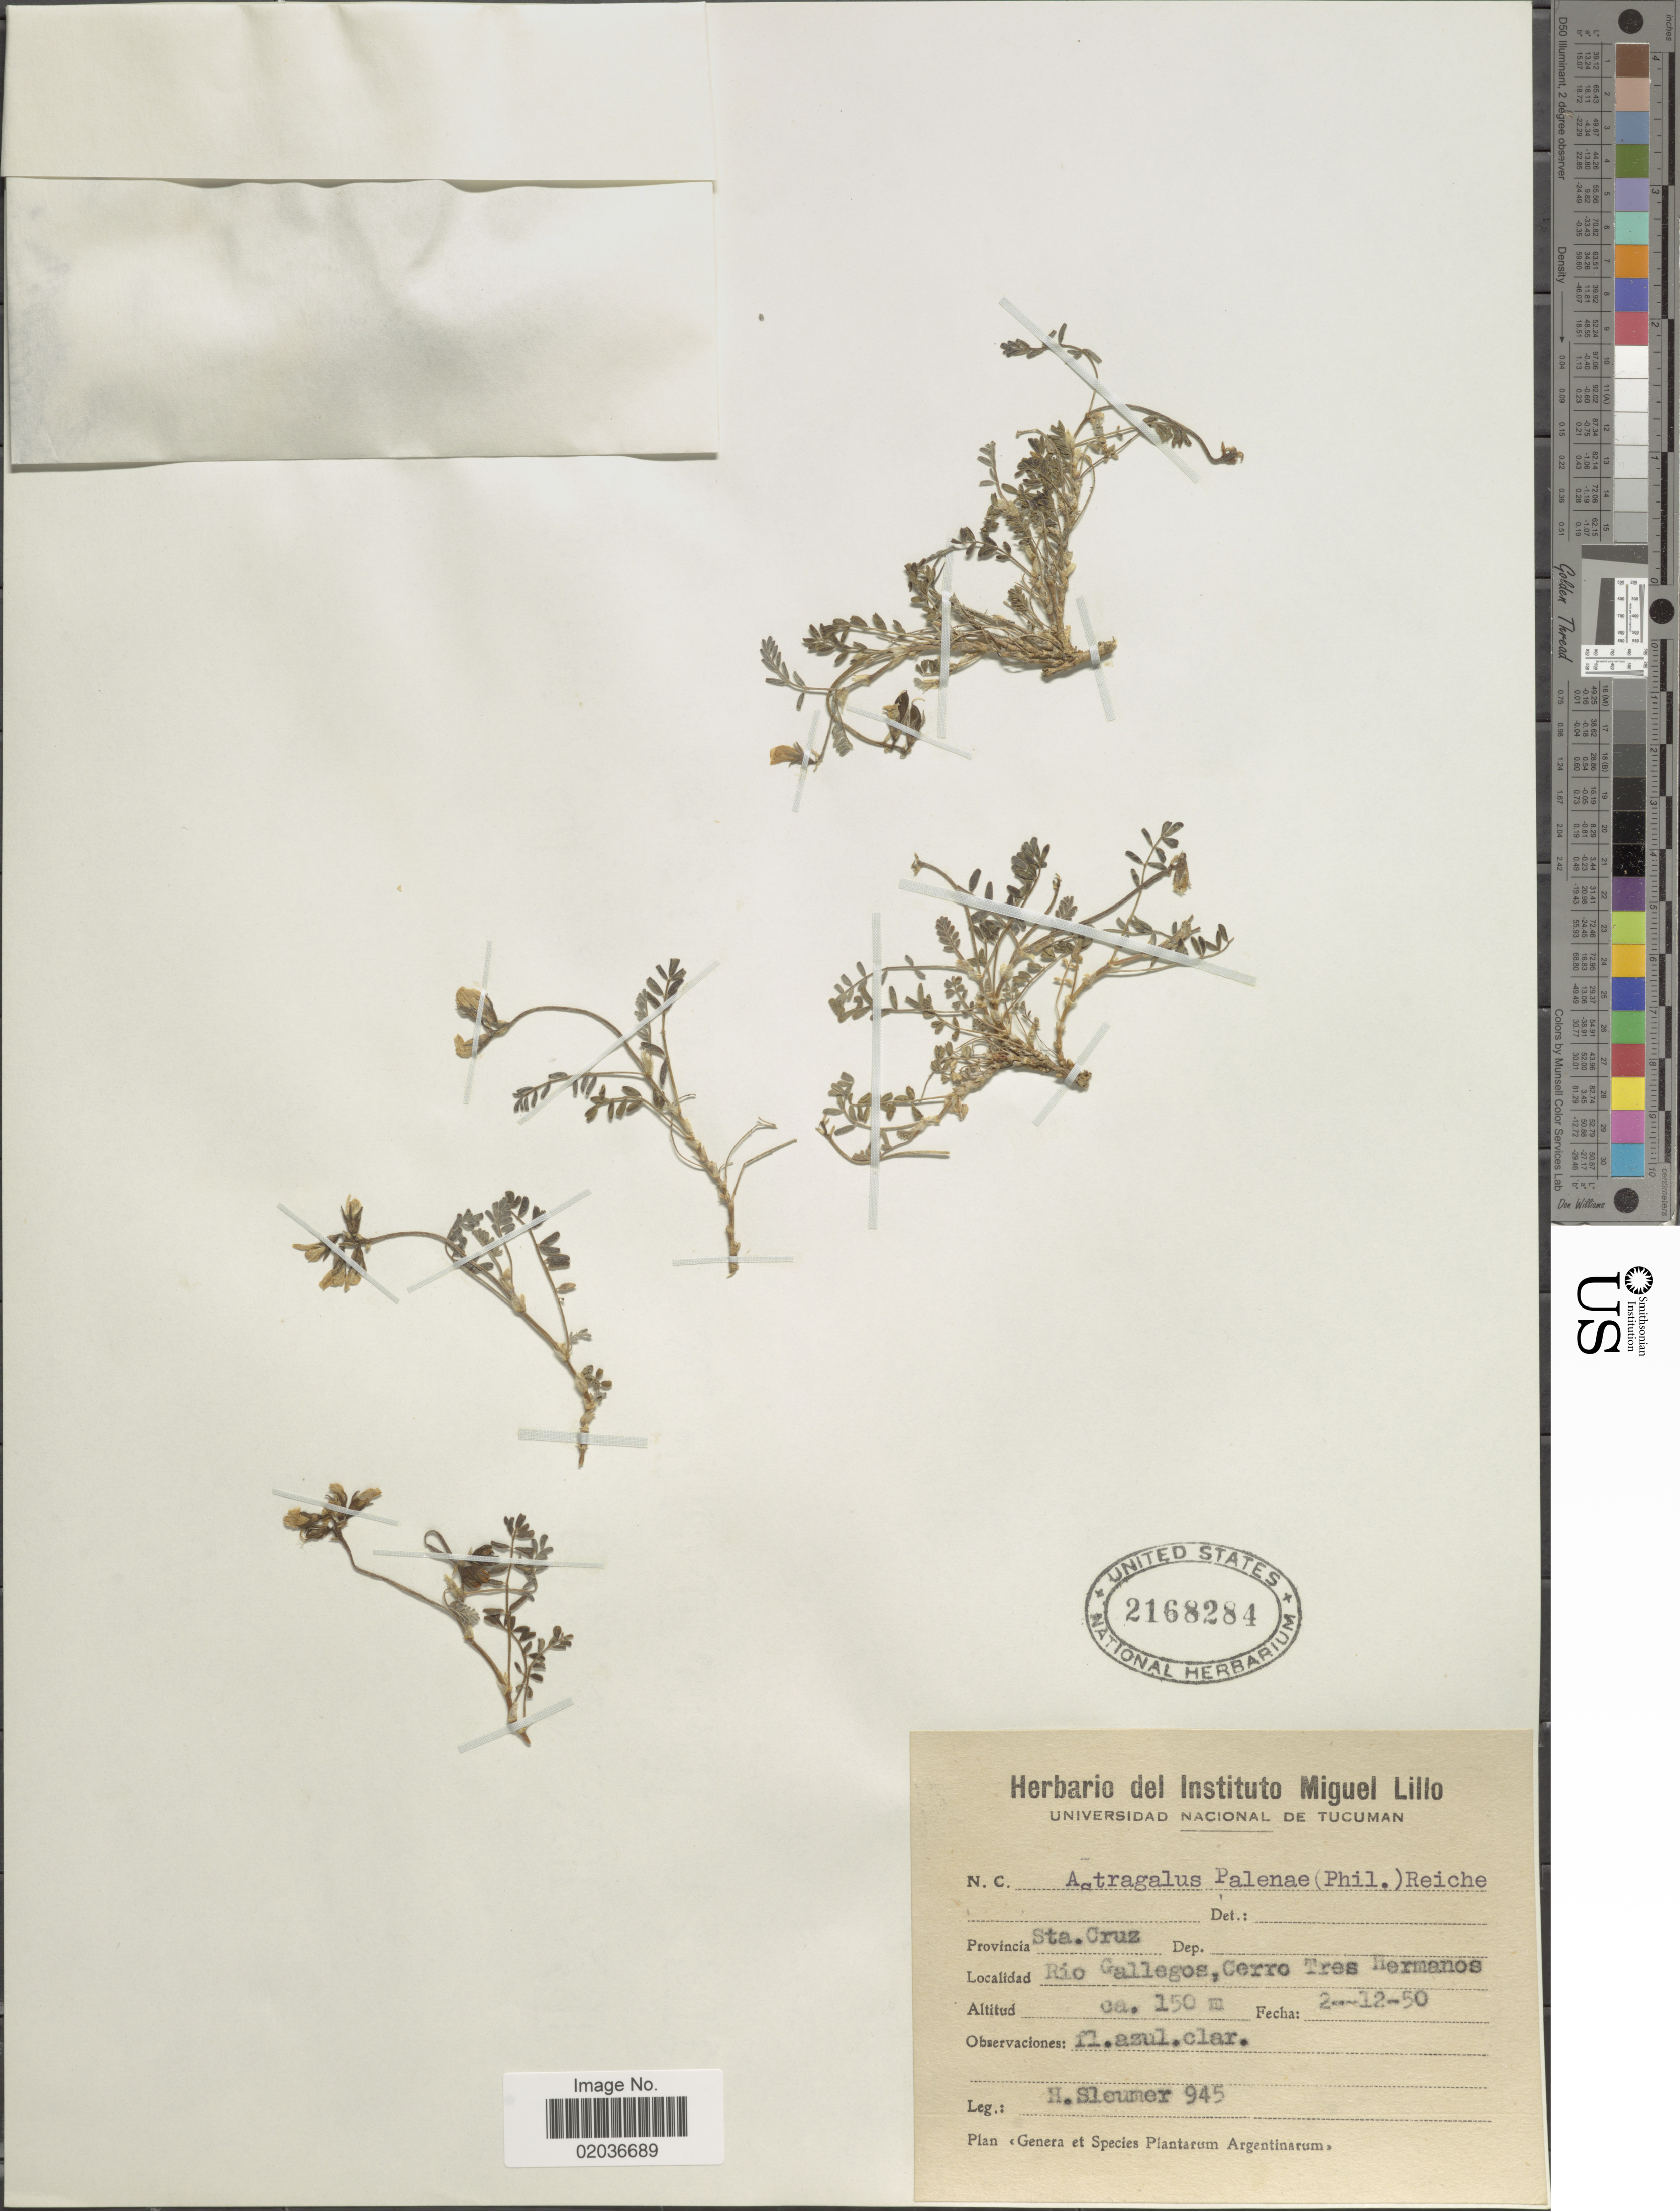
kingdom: Plantae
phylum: Tracheophyta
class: Magnoliopsida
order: Fabales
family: Fabaceae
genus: Astragalus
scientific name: Astragalus palenae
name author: (Phil.) Reiche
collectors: H. O. Sleumer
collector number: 945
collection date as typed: Transcribed d/m/y: 2/12/50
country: Argentina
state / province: Santa Cruz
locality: Rio Gallegos, Cerro Tres Hermanos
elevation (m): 150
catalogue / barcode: US 2168284